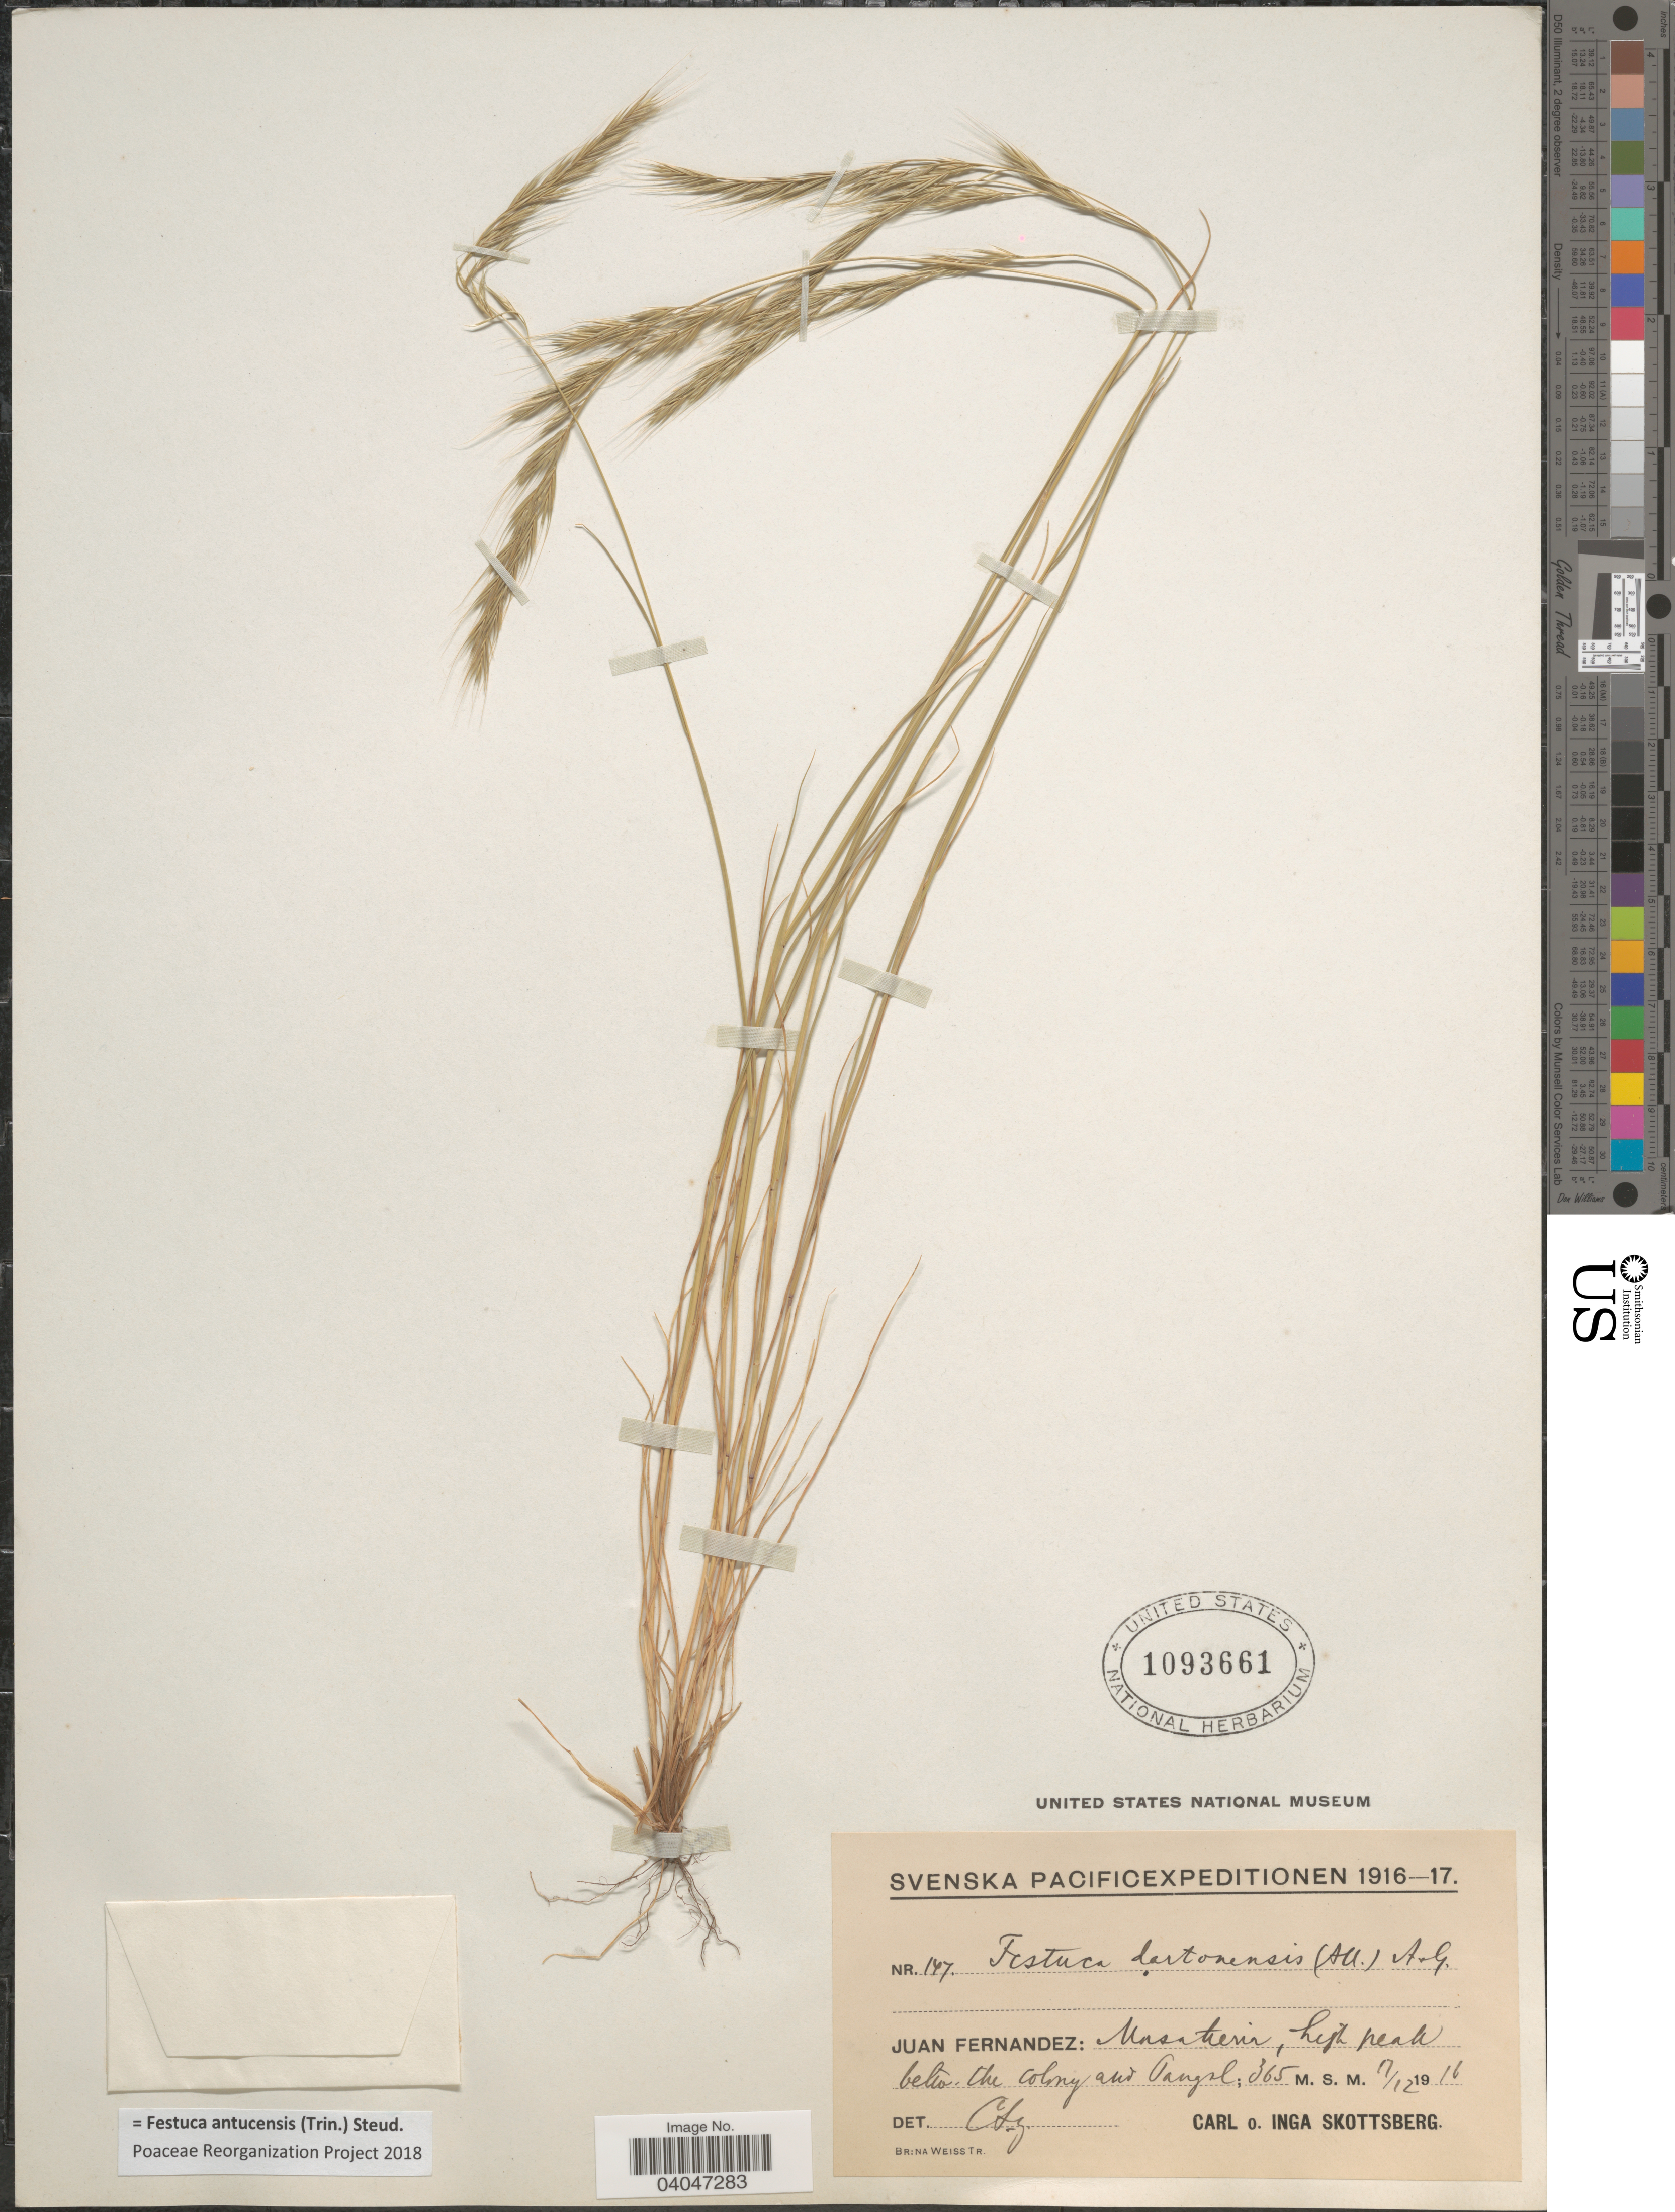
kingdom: Plantae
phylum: Tracheophyta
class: Liliopsida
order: Poales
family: Poaceae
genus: Festuca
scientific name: Festuca antucensis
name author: (Trin.) Steud.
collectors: C. Skottsberg & I. Skottsberg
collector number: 147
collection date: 1916-12-17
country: Chile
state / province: Valparaíso (V)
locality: Juan Fernandez: Masatierra, high peak below the colony and Pangal.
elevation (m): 365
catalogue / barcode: US 1093661